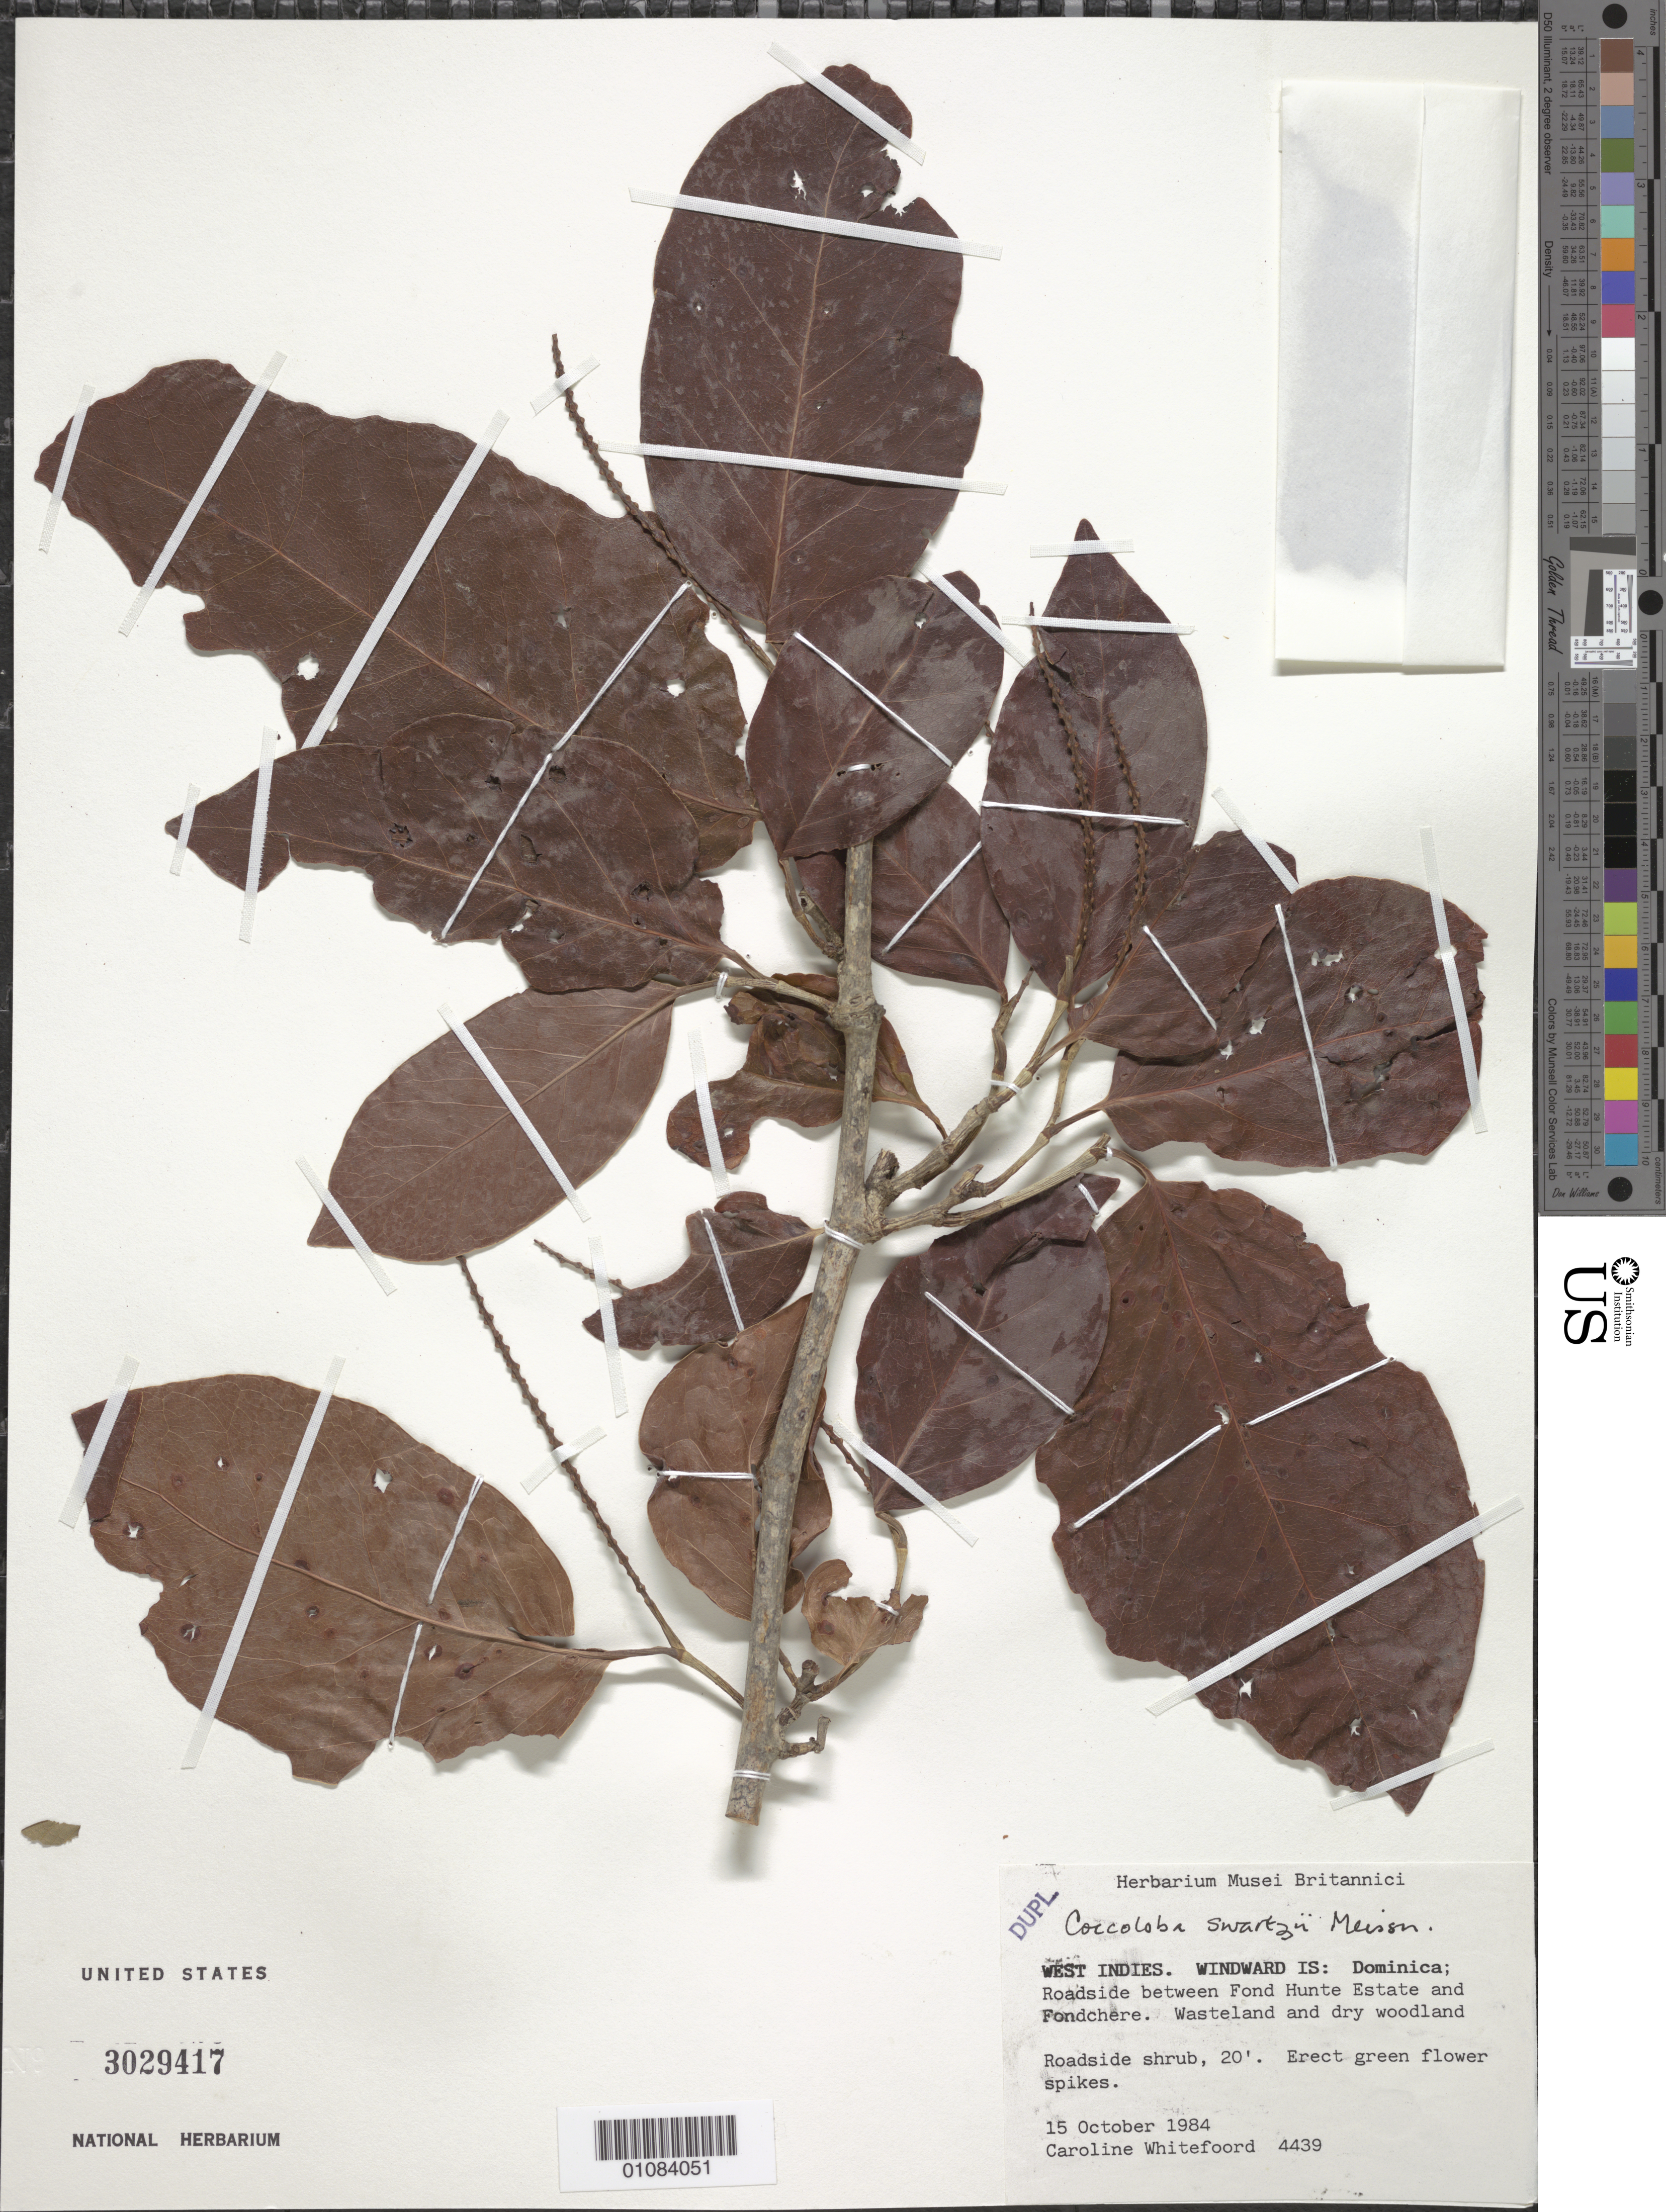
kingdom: Plantae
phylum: Tracheophyta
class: Magnoliopsida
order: Caryophyllales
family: Polygonaceae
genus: Coccoloba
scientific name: Coccoloba swartzii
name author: Meisn.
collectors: C. Whitefoord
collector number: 4439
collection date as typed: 15 Oct 1984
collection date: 1984-10-15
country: Dominica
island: Dominica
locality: Roadside between Fond Hunte Estate and Fondchere.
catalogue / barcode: US 3029417